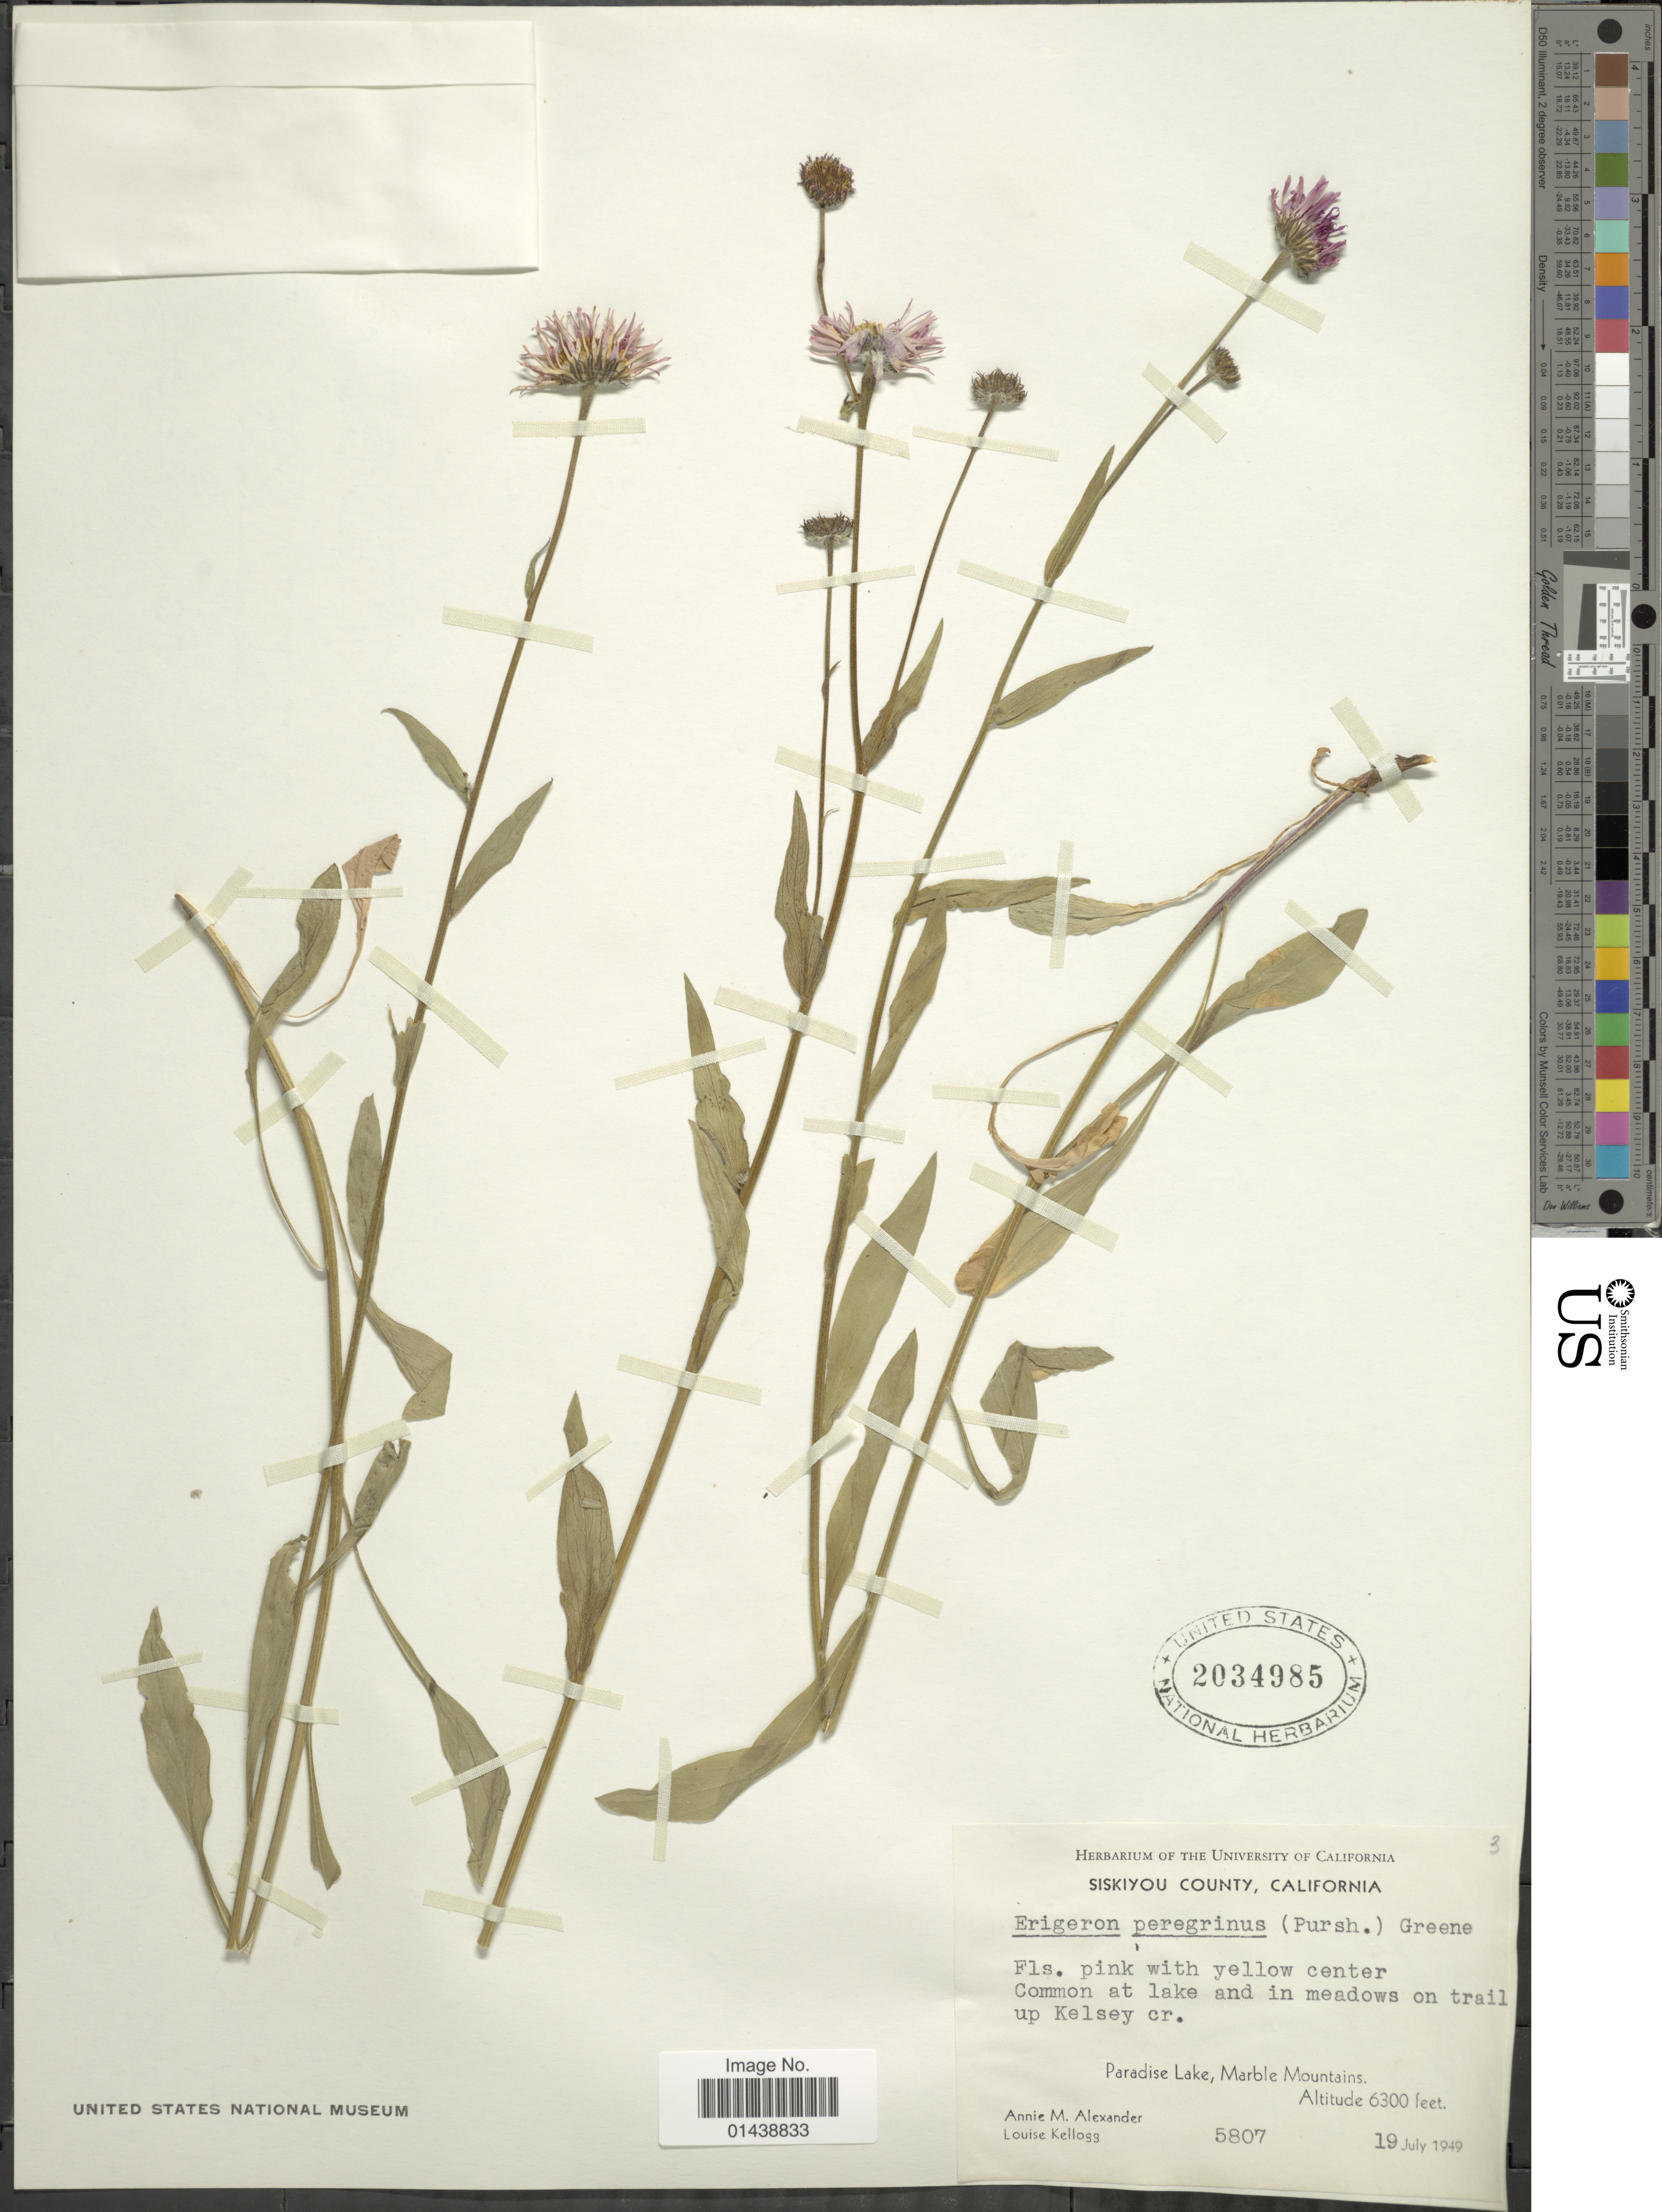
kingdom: Plantae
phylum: Tracheophyta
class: Magnoliopsida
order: Asterales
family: Asteraceae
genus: Erigeron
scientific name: Erigeron peregrinus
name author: (Banks ex Pursh) Greene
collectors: A. M. Alexander & L. Kellogg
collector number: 5807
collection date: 1949-07-19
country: United States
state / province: California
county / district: Siskiyou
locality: Siskiyou County. on trail up Kelsey cr. Paradise Lake, Marble Mountains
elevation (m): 1920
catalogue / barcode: US 2034985